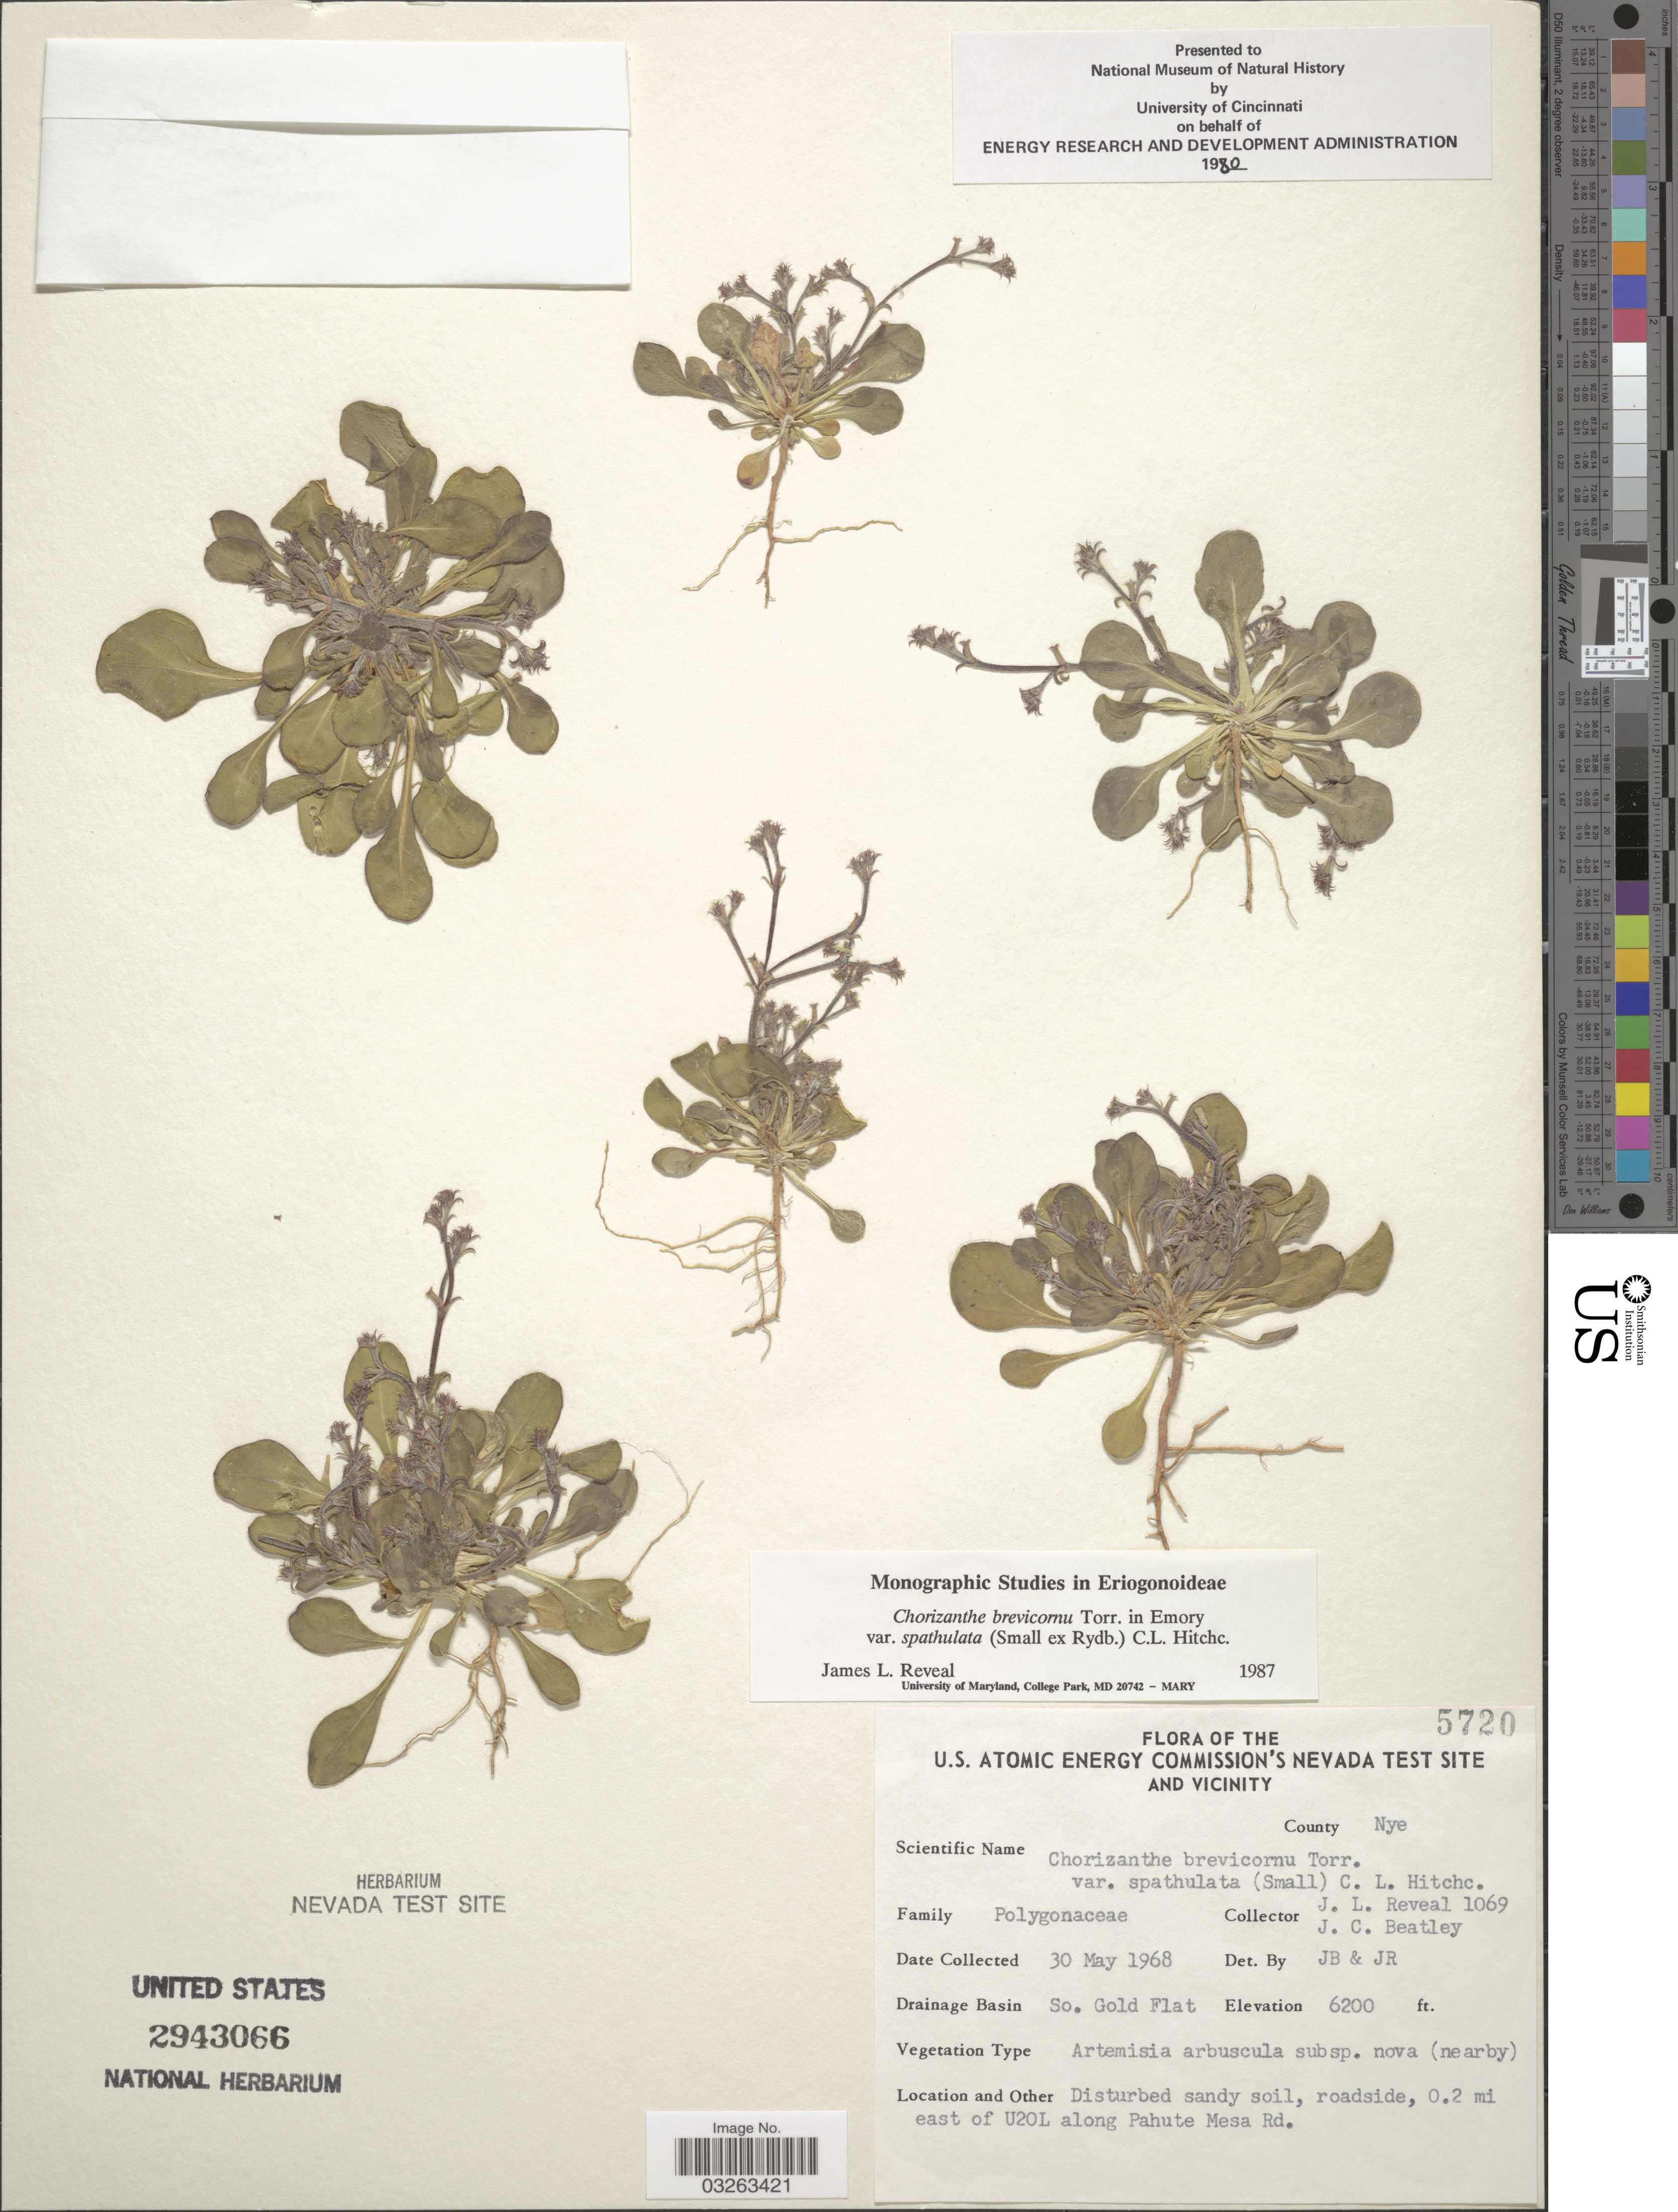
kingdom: Plantae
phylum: Tracheophyta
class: Magnoliopsida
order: Caryophyllales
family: Polygonaceae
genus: Chorizanthe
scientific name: Chorizanthe brevicornu var. spathulata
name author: (Small ex Rydb.) C.L. Hitchc.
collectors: J. L. Reveal & J. C. Beatley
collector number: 1069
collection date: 1968-05-30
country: United States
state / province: Nevada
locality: U.S. Atomic Energy Commission's Nevada Test Site and Vicinity. County Nye. Drainage Basin So. Gold Flat. 0.2 mi east of U20L along Pahut Mesa Rd.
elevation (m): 1890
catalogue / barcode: US 2943066